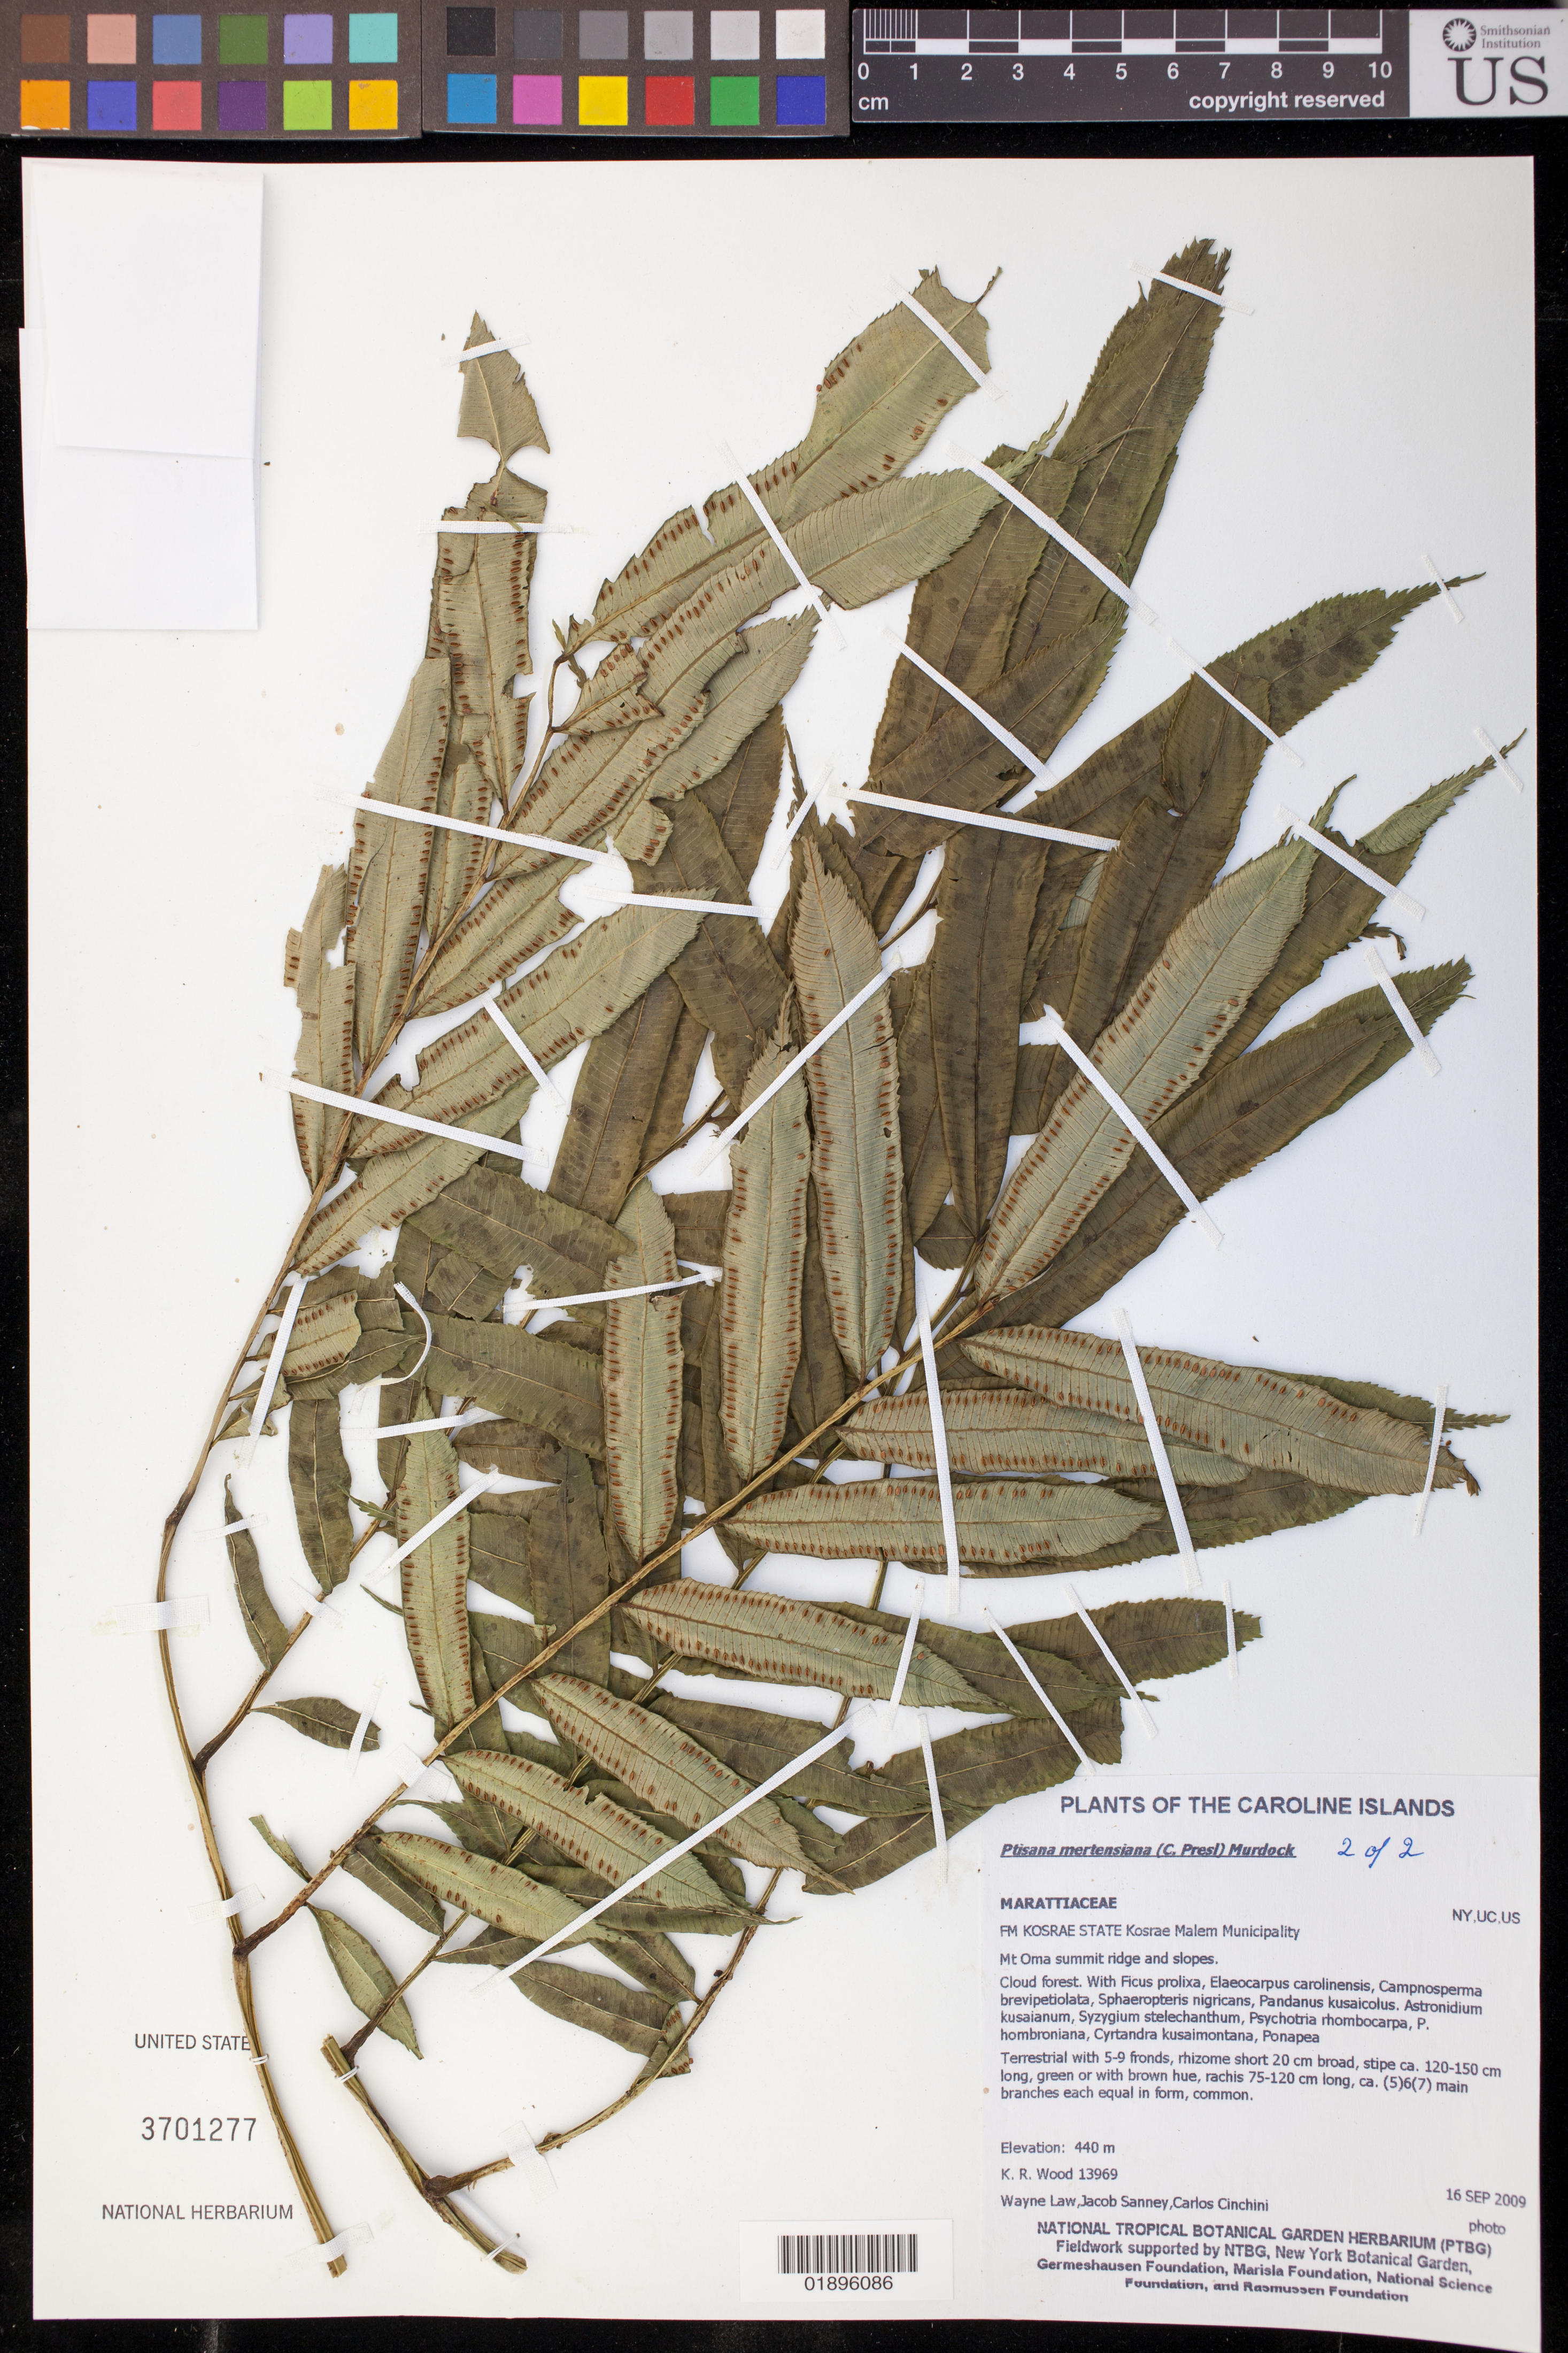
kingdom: Plantae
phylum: Tracheophyta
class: Polypodiopsida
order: Marattiales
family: Marattiaceae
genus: Ptisana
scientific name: Ptisana mertensiana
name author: (C. Presl) Murdock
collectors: K. R. Wood, W. Law, J. Sanney & C. Cinchini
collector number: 13969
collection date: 2009-09-16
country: Micronesia, Federated States of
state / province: Kosrae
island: Kosrae [Kusaie]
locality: Kosrae Malem Municipality, Mt. Oma summit ridge and slopes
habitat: Cloud forest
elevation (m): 440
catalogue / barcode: US 3701277